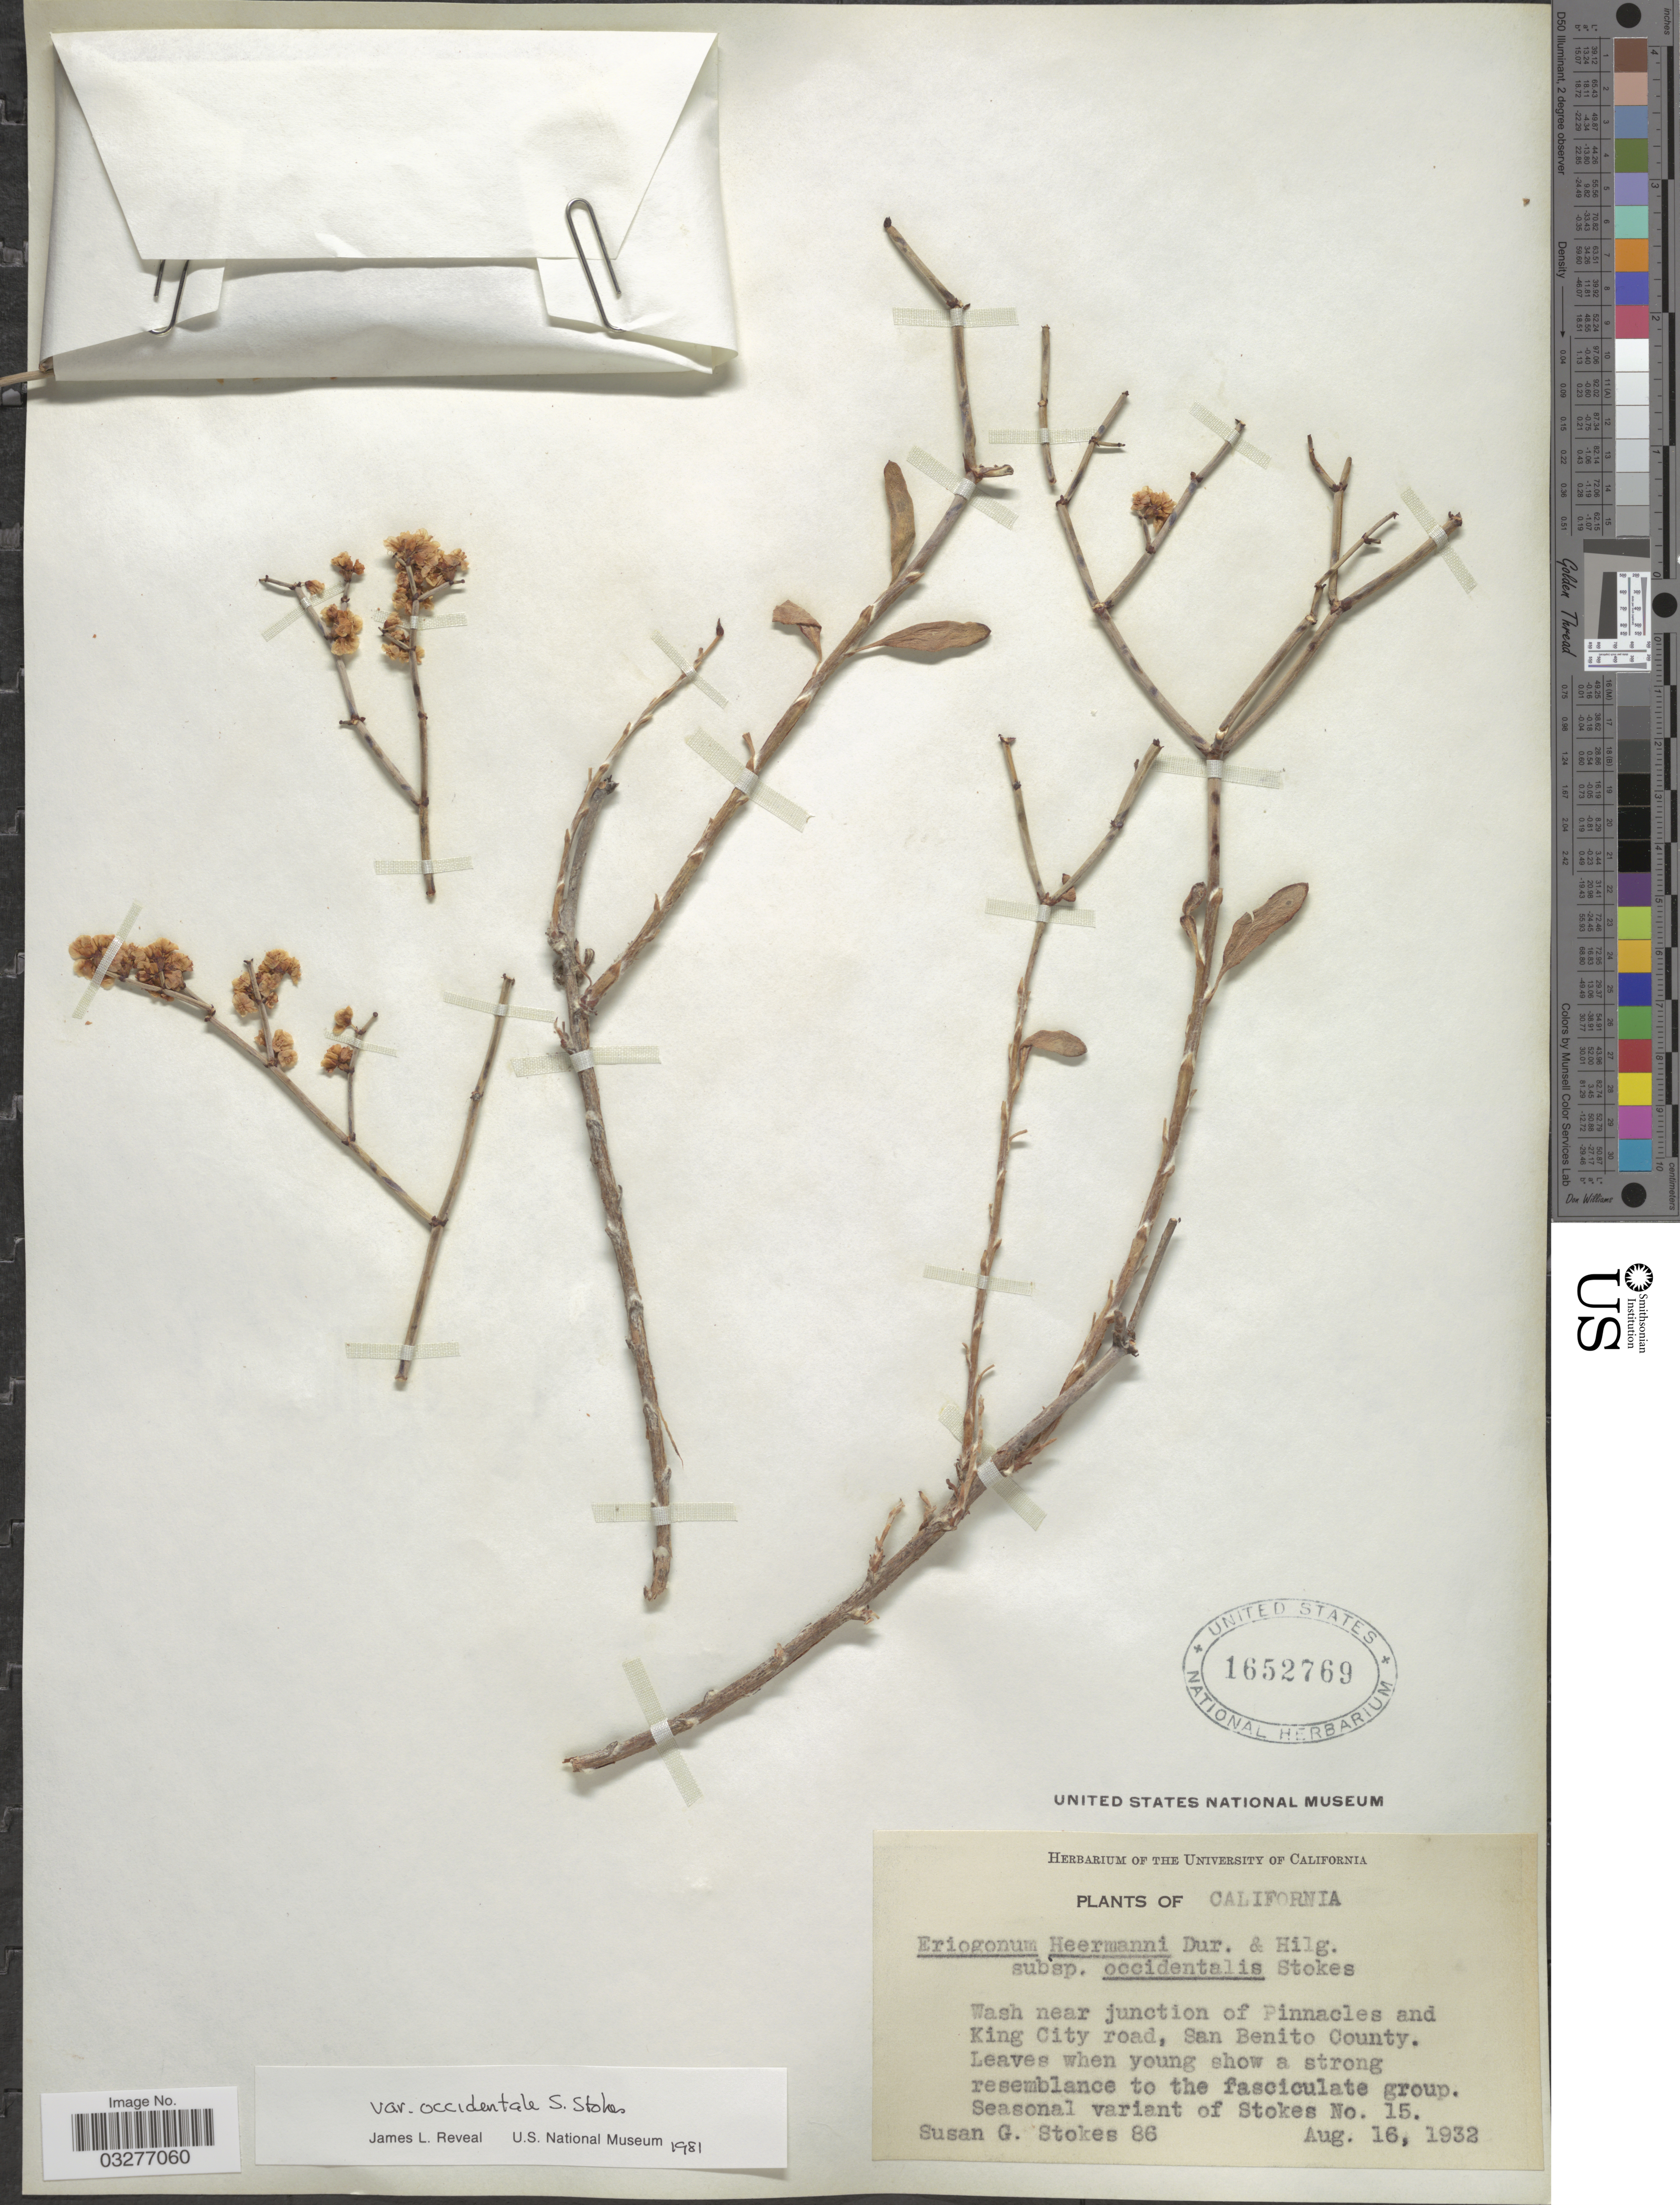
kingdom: Plantae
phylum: Tracheophyta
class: Magnoliopsida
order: Caryophyllales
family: Polygonaceae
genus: Eriogonum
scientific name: Eriogonum heermannii var. occidentale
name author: S. Stokes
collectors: S. G. Stokes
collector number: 86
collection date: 1932-08-16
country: United States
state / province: California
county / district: San Benito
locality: Wash near junction of Pinnacles and King City road, San Benito County.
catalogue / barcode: US 1652769